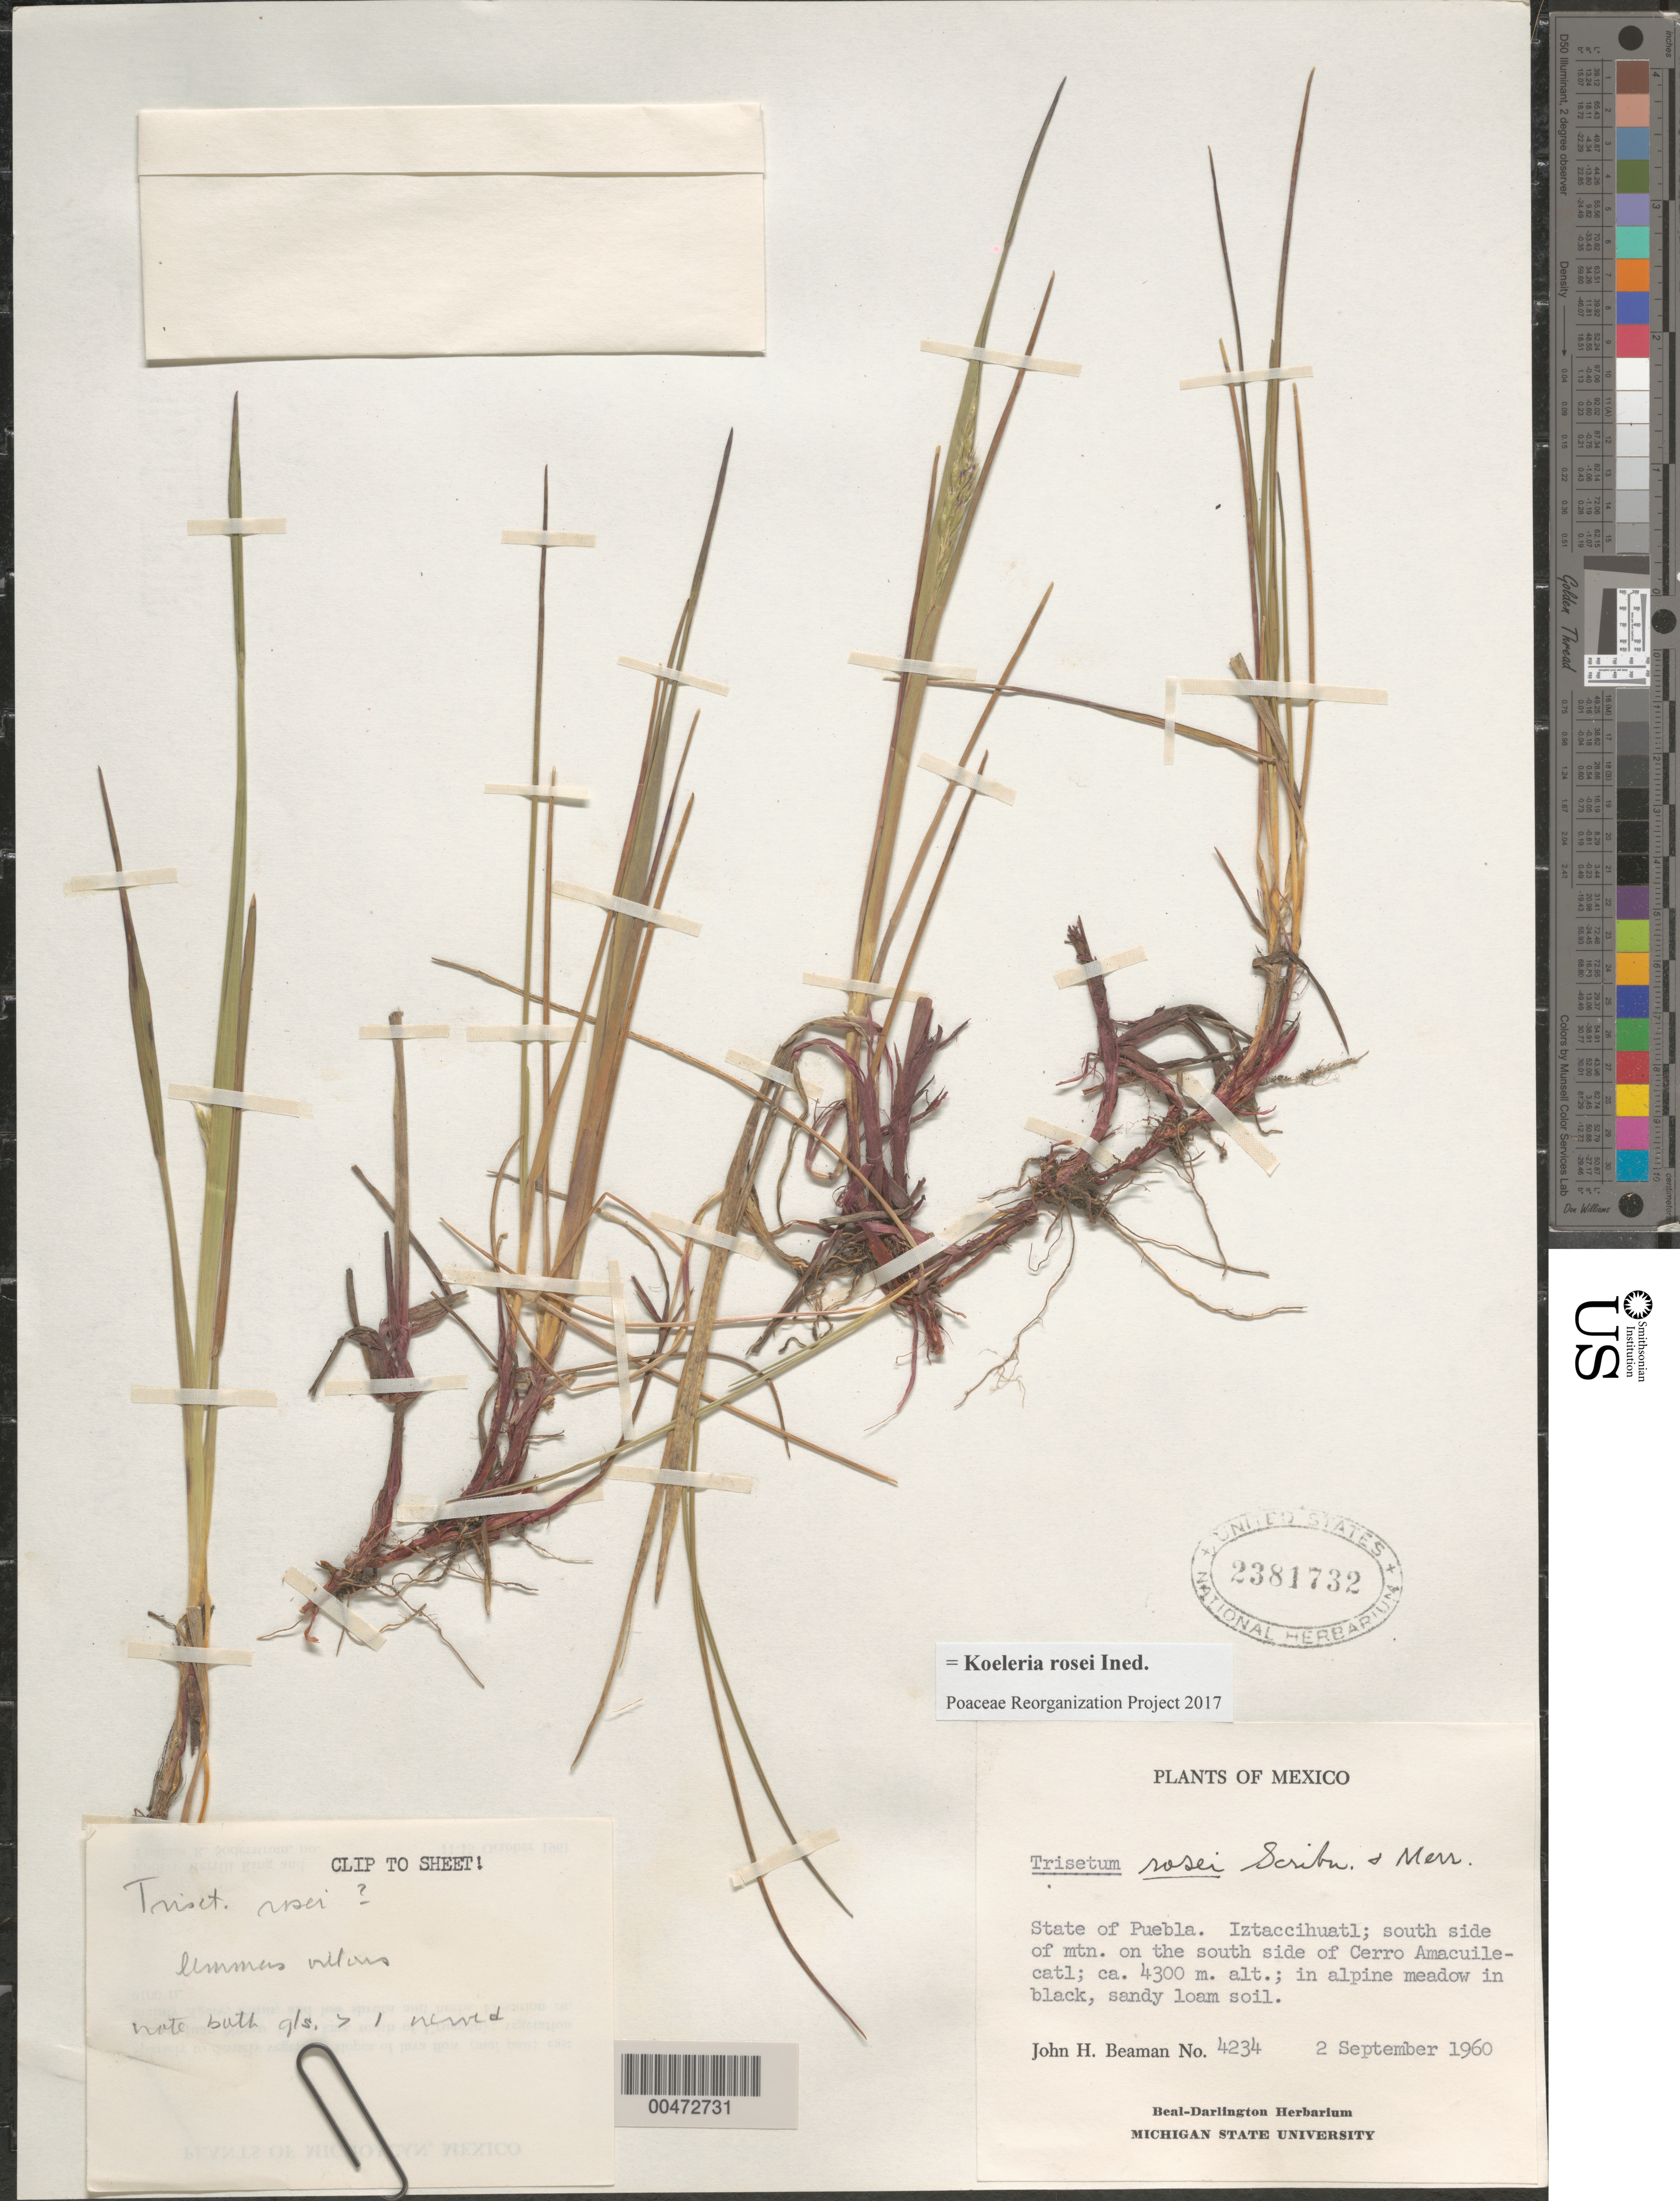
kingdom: Plantae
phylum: Tracheophyta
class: Liliopsida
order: Poales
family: Poaceae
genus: Koeleria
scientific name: Koeleria rosei ined.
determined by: Poaceae Reorganization Project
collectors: J. H. Beaman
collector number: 4234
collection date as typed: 2 Sep 1960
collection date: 1960-09-02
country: Mexico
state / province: Puebla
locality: Iztaccihuatl, S side of mtn on the S side of Cerro Amacuilecatl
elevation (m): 4300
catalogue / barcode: US 2381732